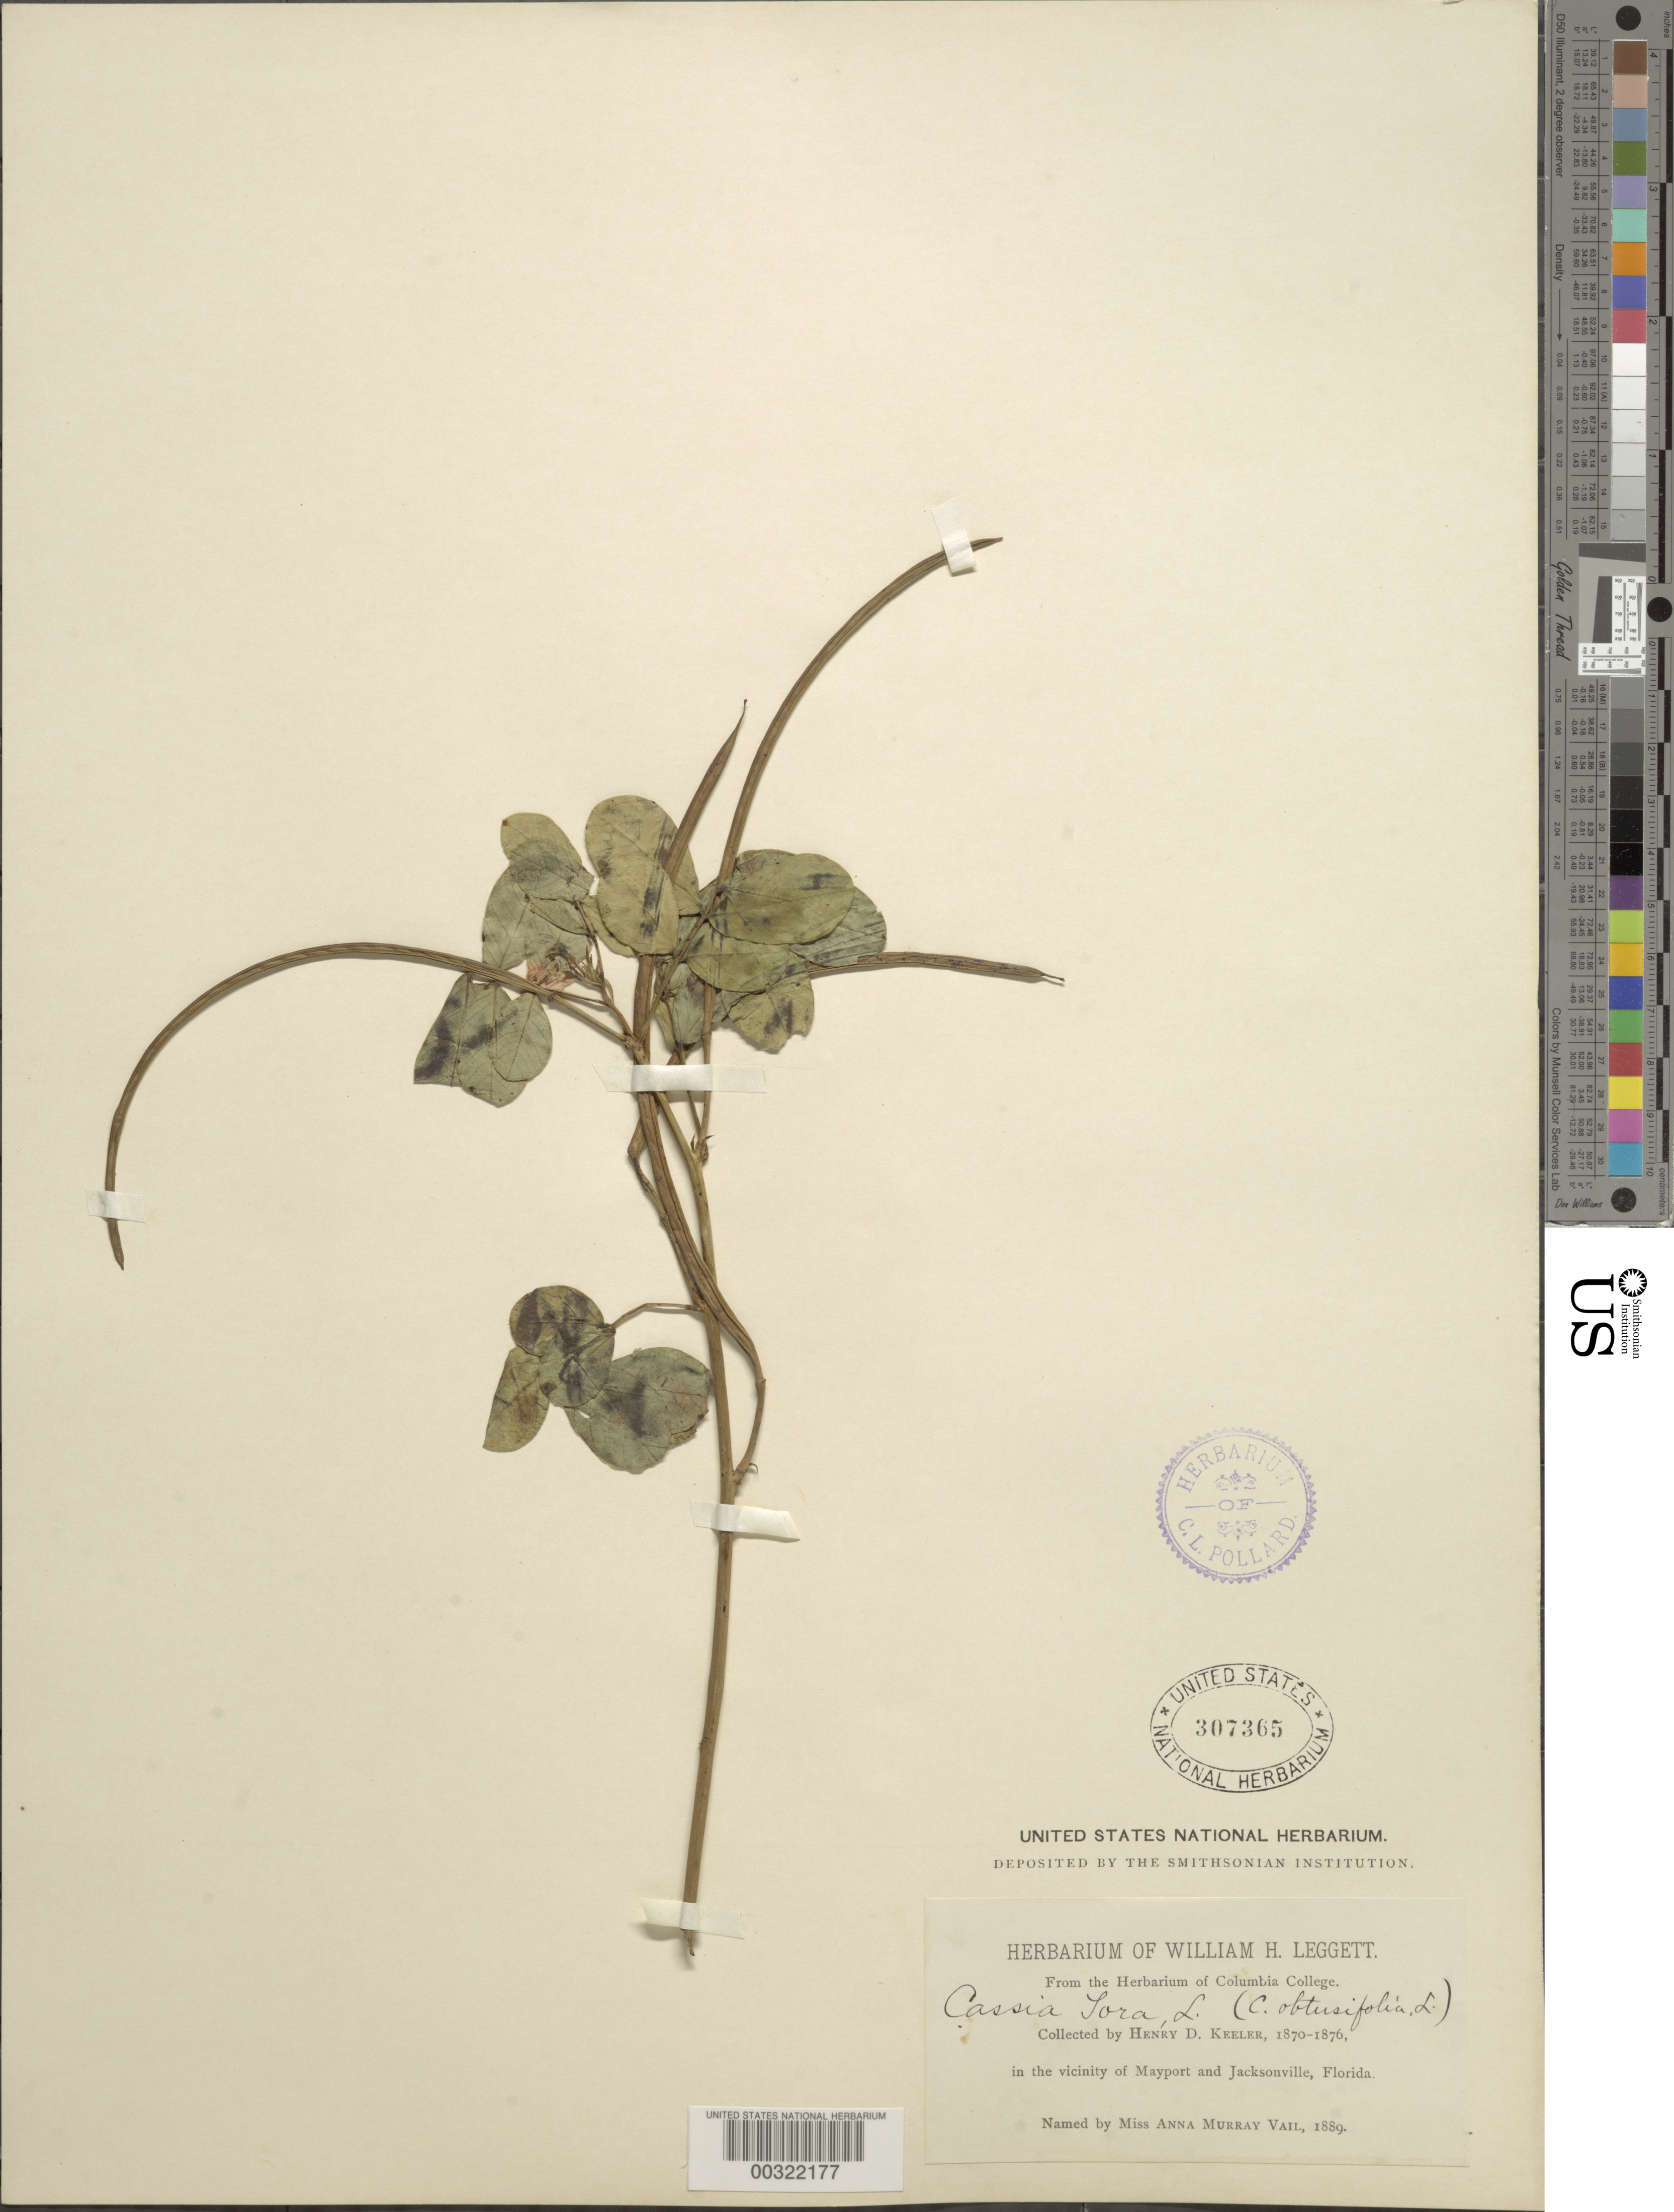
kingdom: Plantae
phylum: Tracheophyta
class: Magnoliopsida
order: Fabales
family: Fabaceae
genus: Senna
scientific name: Senna obtusifolia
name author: (L.) H.S. Irwin & Barneby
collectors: H. Keeler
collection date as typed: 1870 to -- -- 1876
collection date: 1870/1876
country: United States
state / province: Florida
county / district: Duval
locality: Vicinity of mayport and jacksonville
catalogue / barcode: US 307365